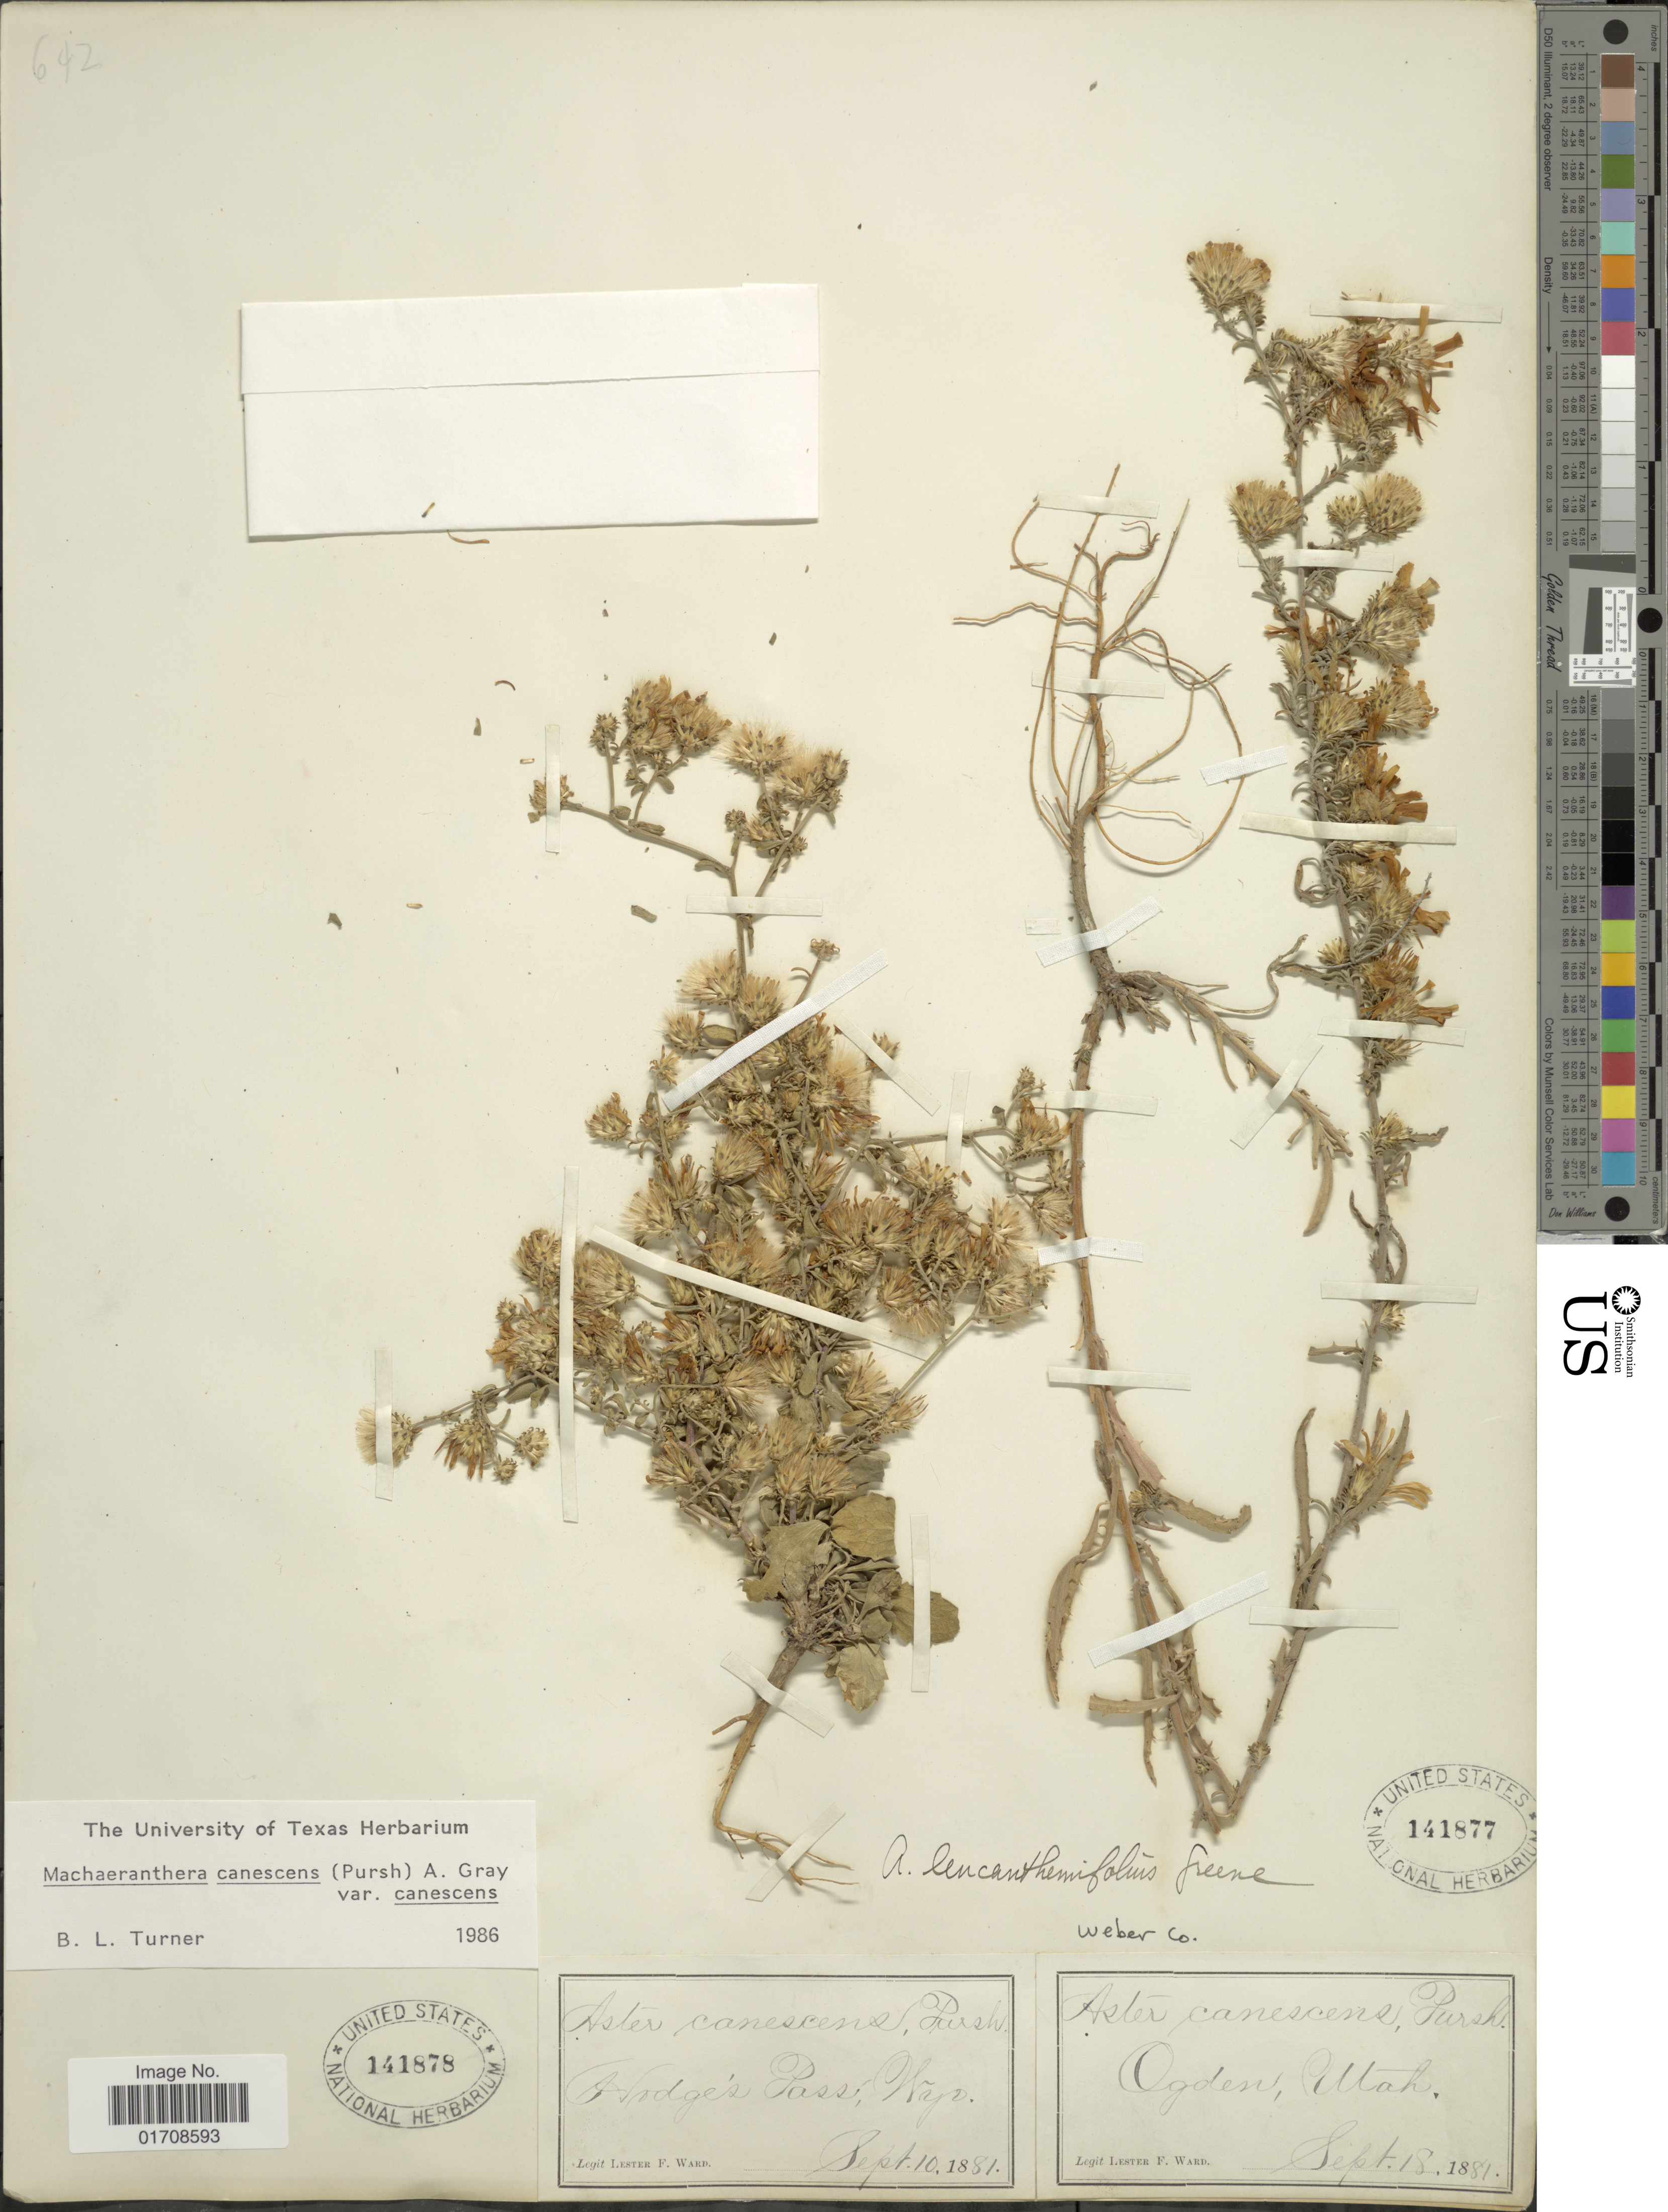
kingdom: Plantae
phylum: Tracheophyta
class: Magnoliopsida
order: Asterales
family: Asteraceae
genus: Machaeranthera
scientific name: Machaeranthera canescens var. canescens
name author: (Pursh) A. Gray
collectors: L. F. Ward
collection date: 1881-09-10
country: United States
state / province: Wyoming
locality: Hodges Pass, Wyo.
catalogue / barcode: US 141878